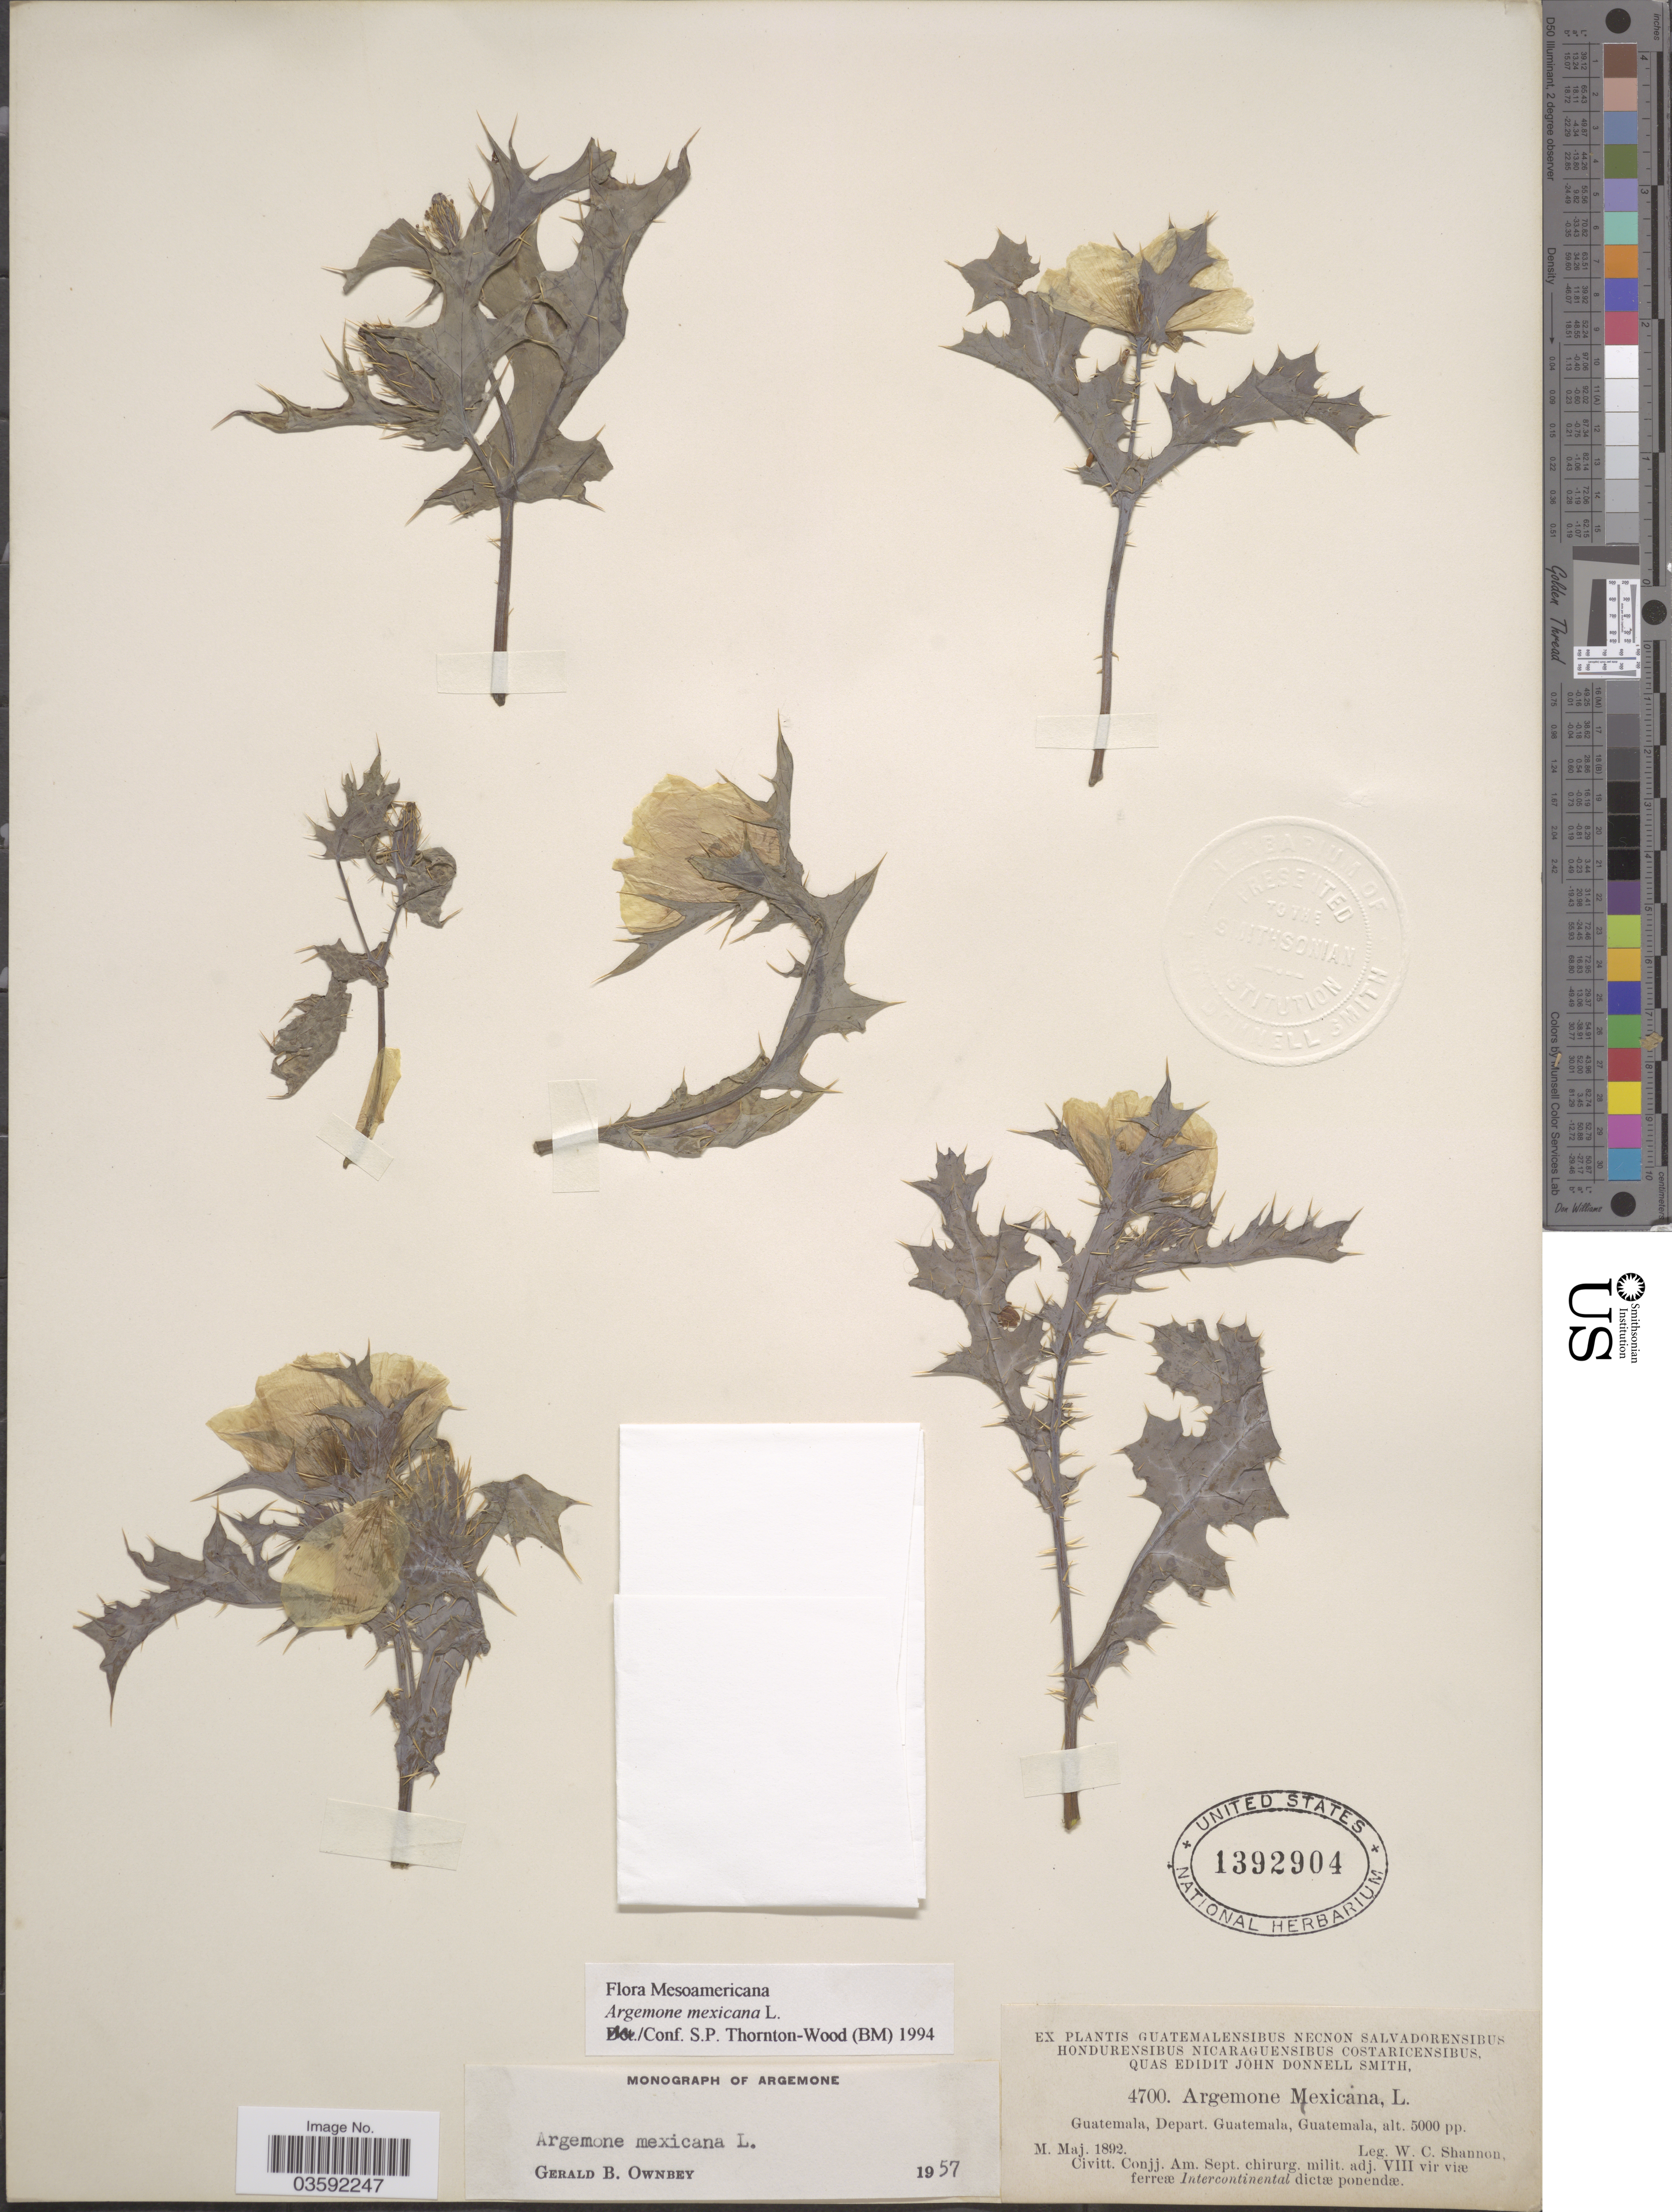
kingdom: Plantae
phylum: Tracheophyta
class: Magnoliopsida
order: Ranunculales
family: Papaveraceae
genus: Argemone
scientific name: Argemone mexicana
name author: L.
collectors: W. C. Shannon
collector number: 4700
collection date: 1892-05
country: Guatemala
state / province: Guatemala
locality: Guatemala, Depart. Guatemala.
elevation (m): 1524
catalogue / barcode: US 1392904